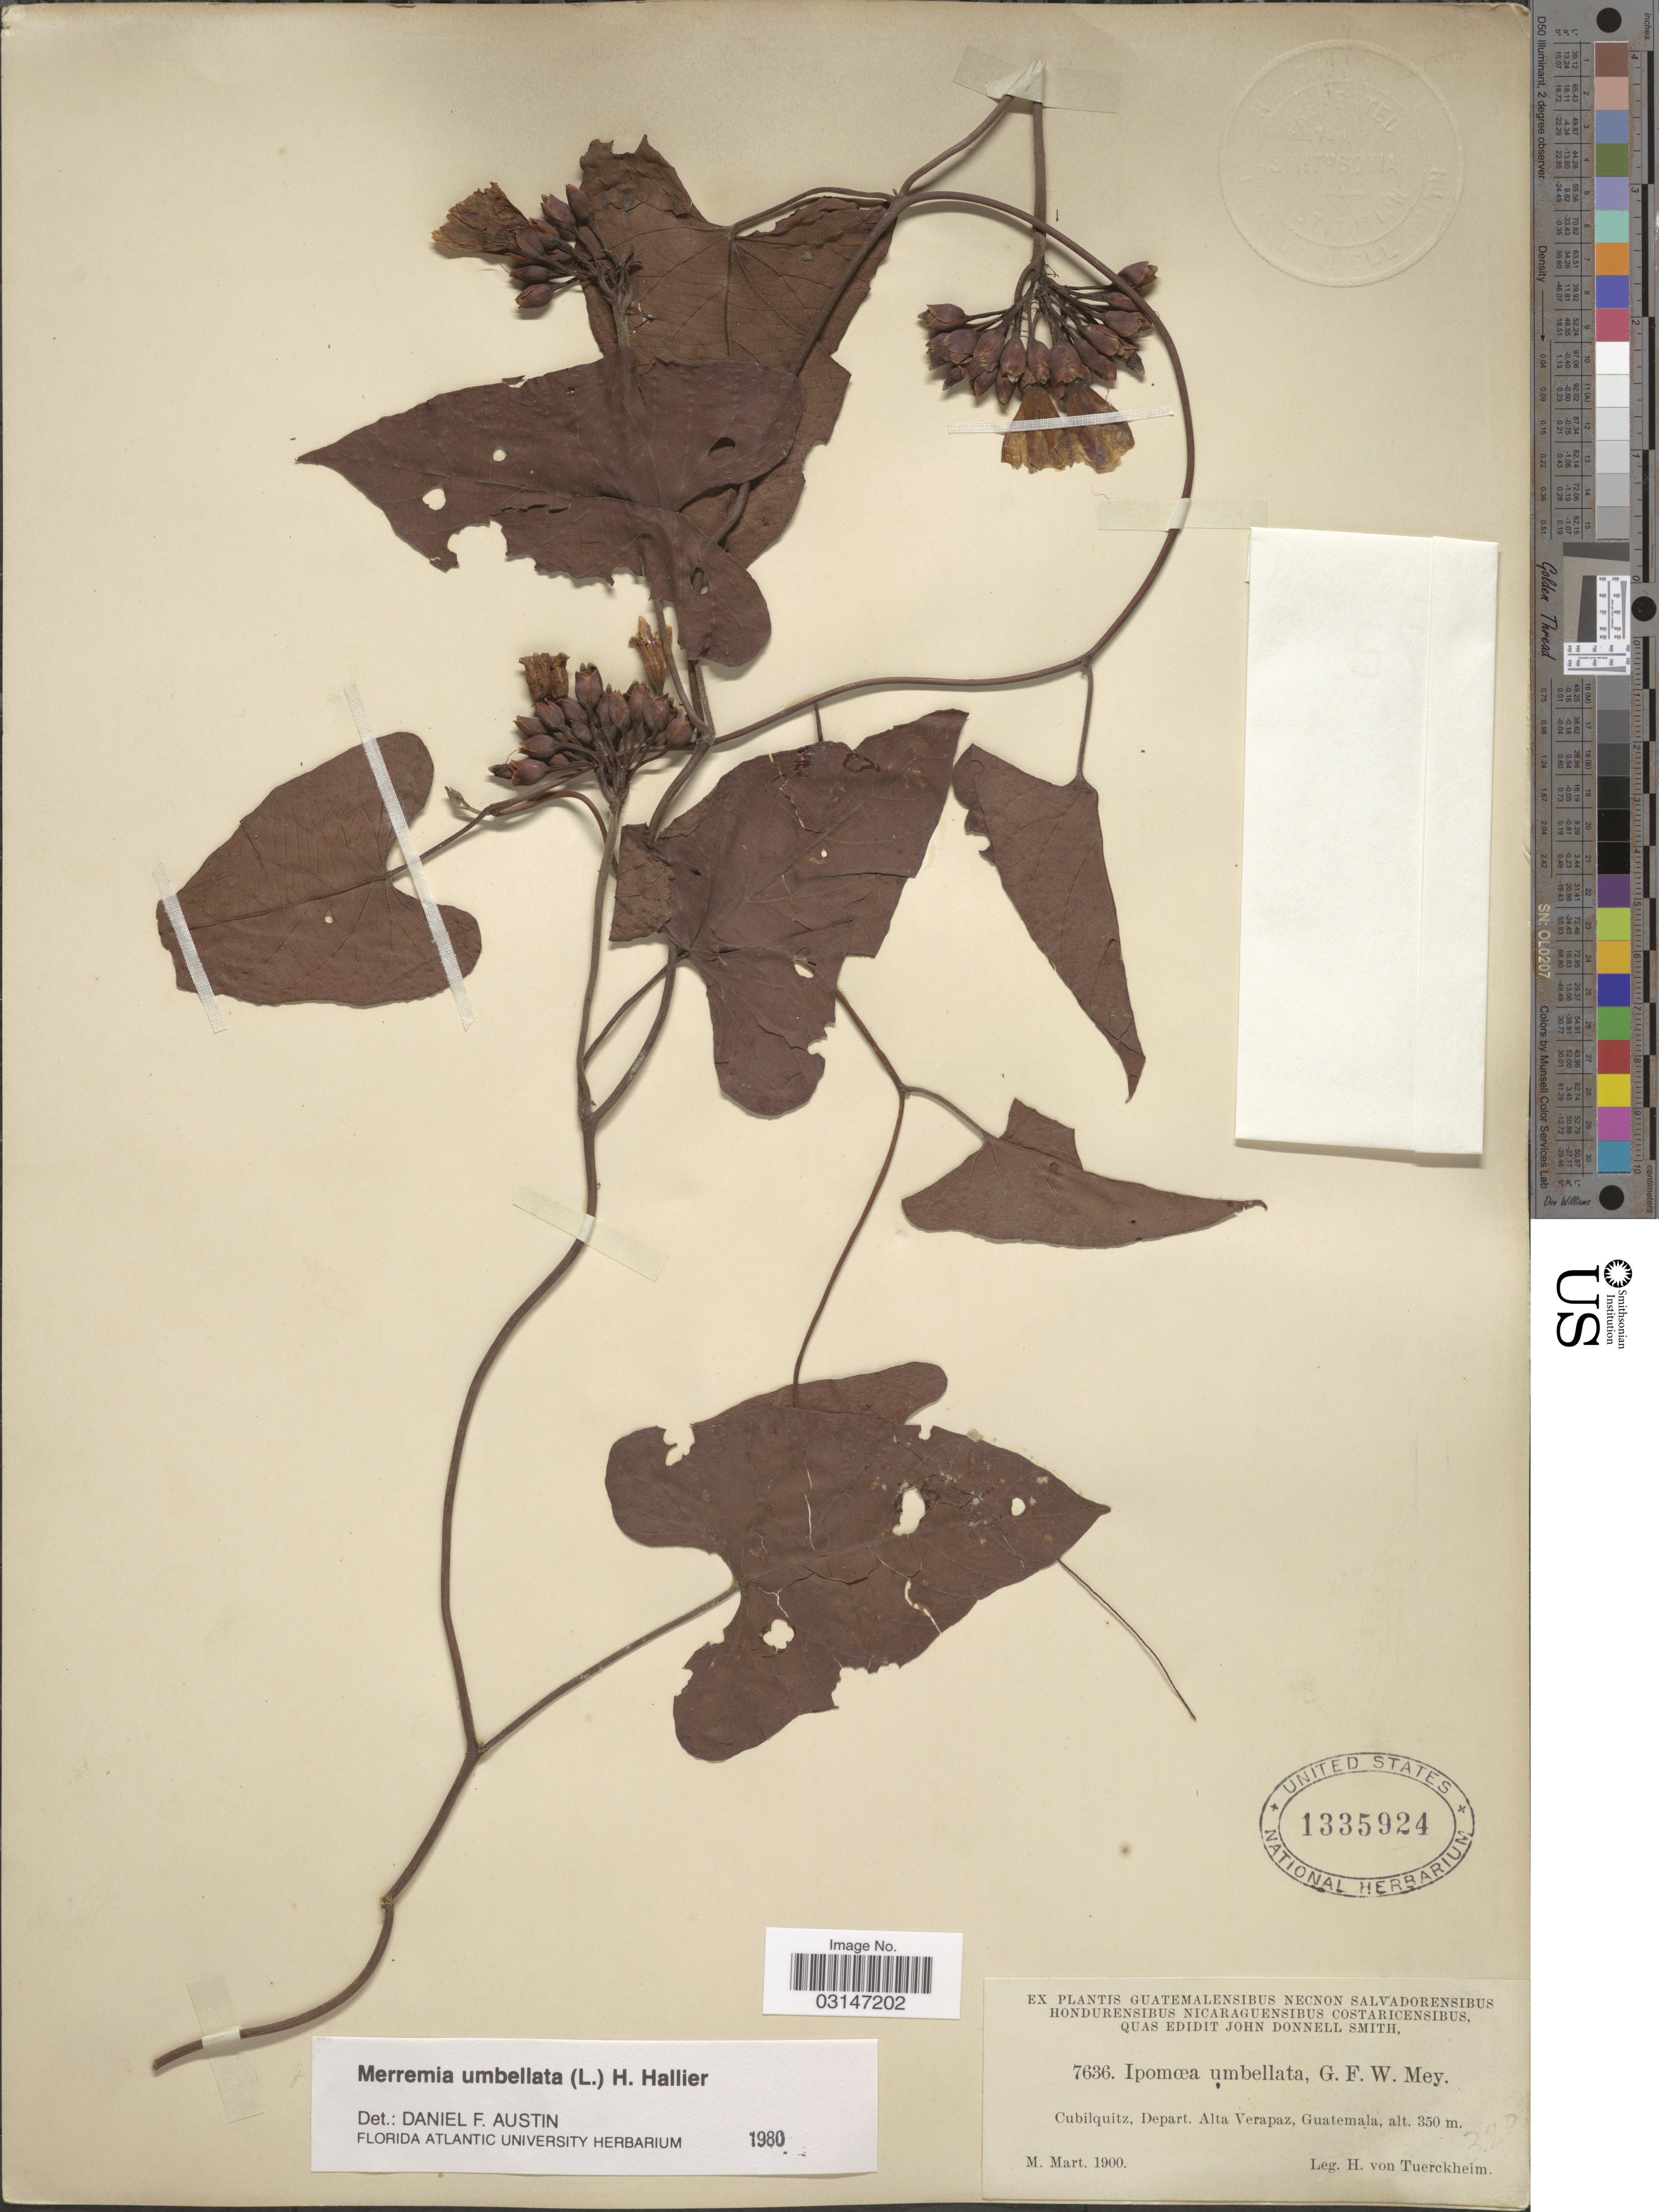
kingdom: Plantae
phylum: Tracheophyta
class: Magnoliopsida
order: Solanales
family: Convolvulaceae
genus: Camonea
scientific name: Camonea umbellata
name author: (L.) A. R. Simões & Staples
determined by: Strong, Mark T., (BOT), Smithsonian Institution - National Museum of Natural History (UNITED STATES)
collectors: H. von Türckheim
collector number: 7636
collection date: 1900-03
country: Guatemala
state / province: Alta Verapaz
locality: Cubilquitz, Depart. Alta Verapaz.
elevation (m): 350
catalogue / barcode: US 1335924